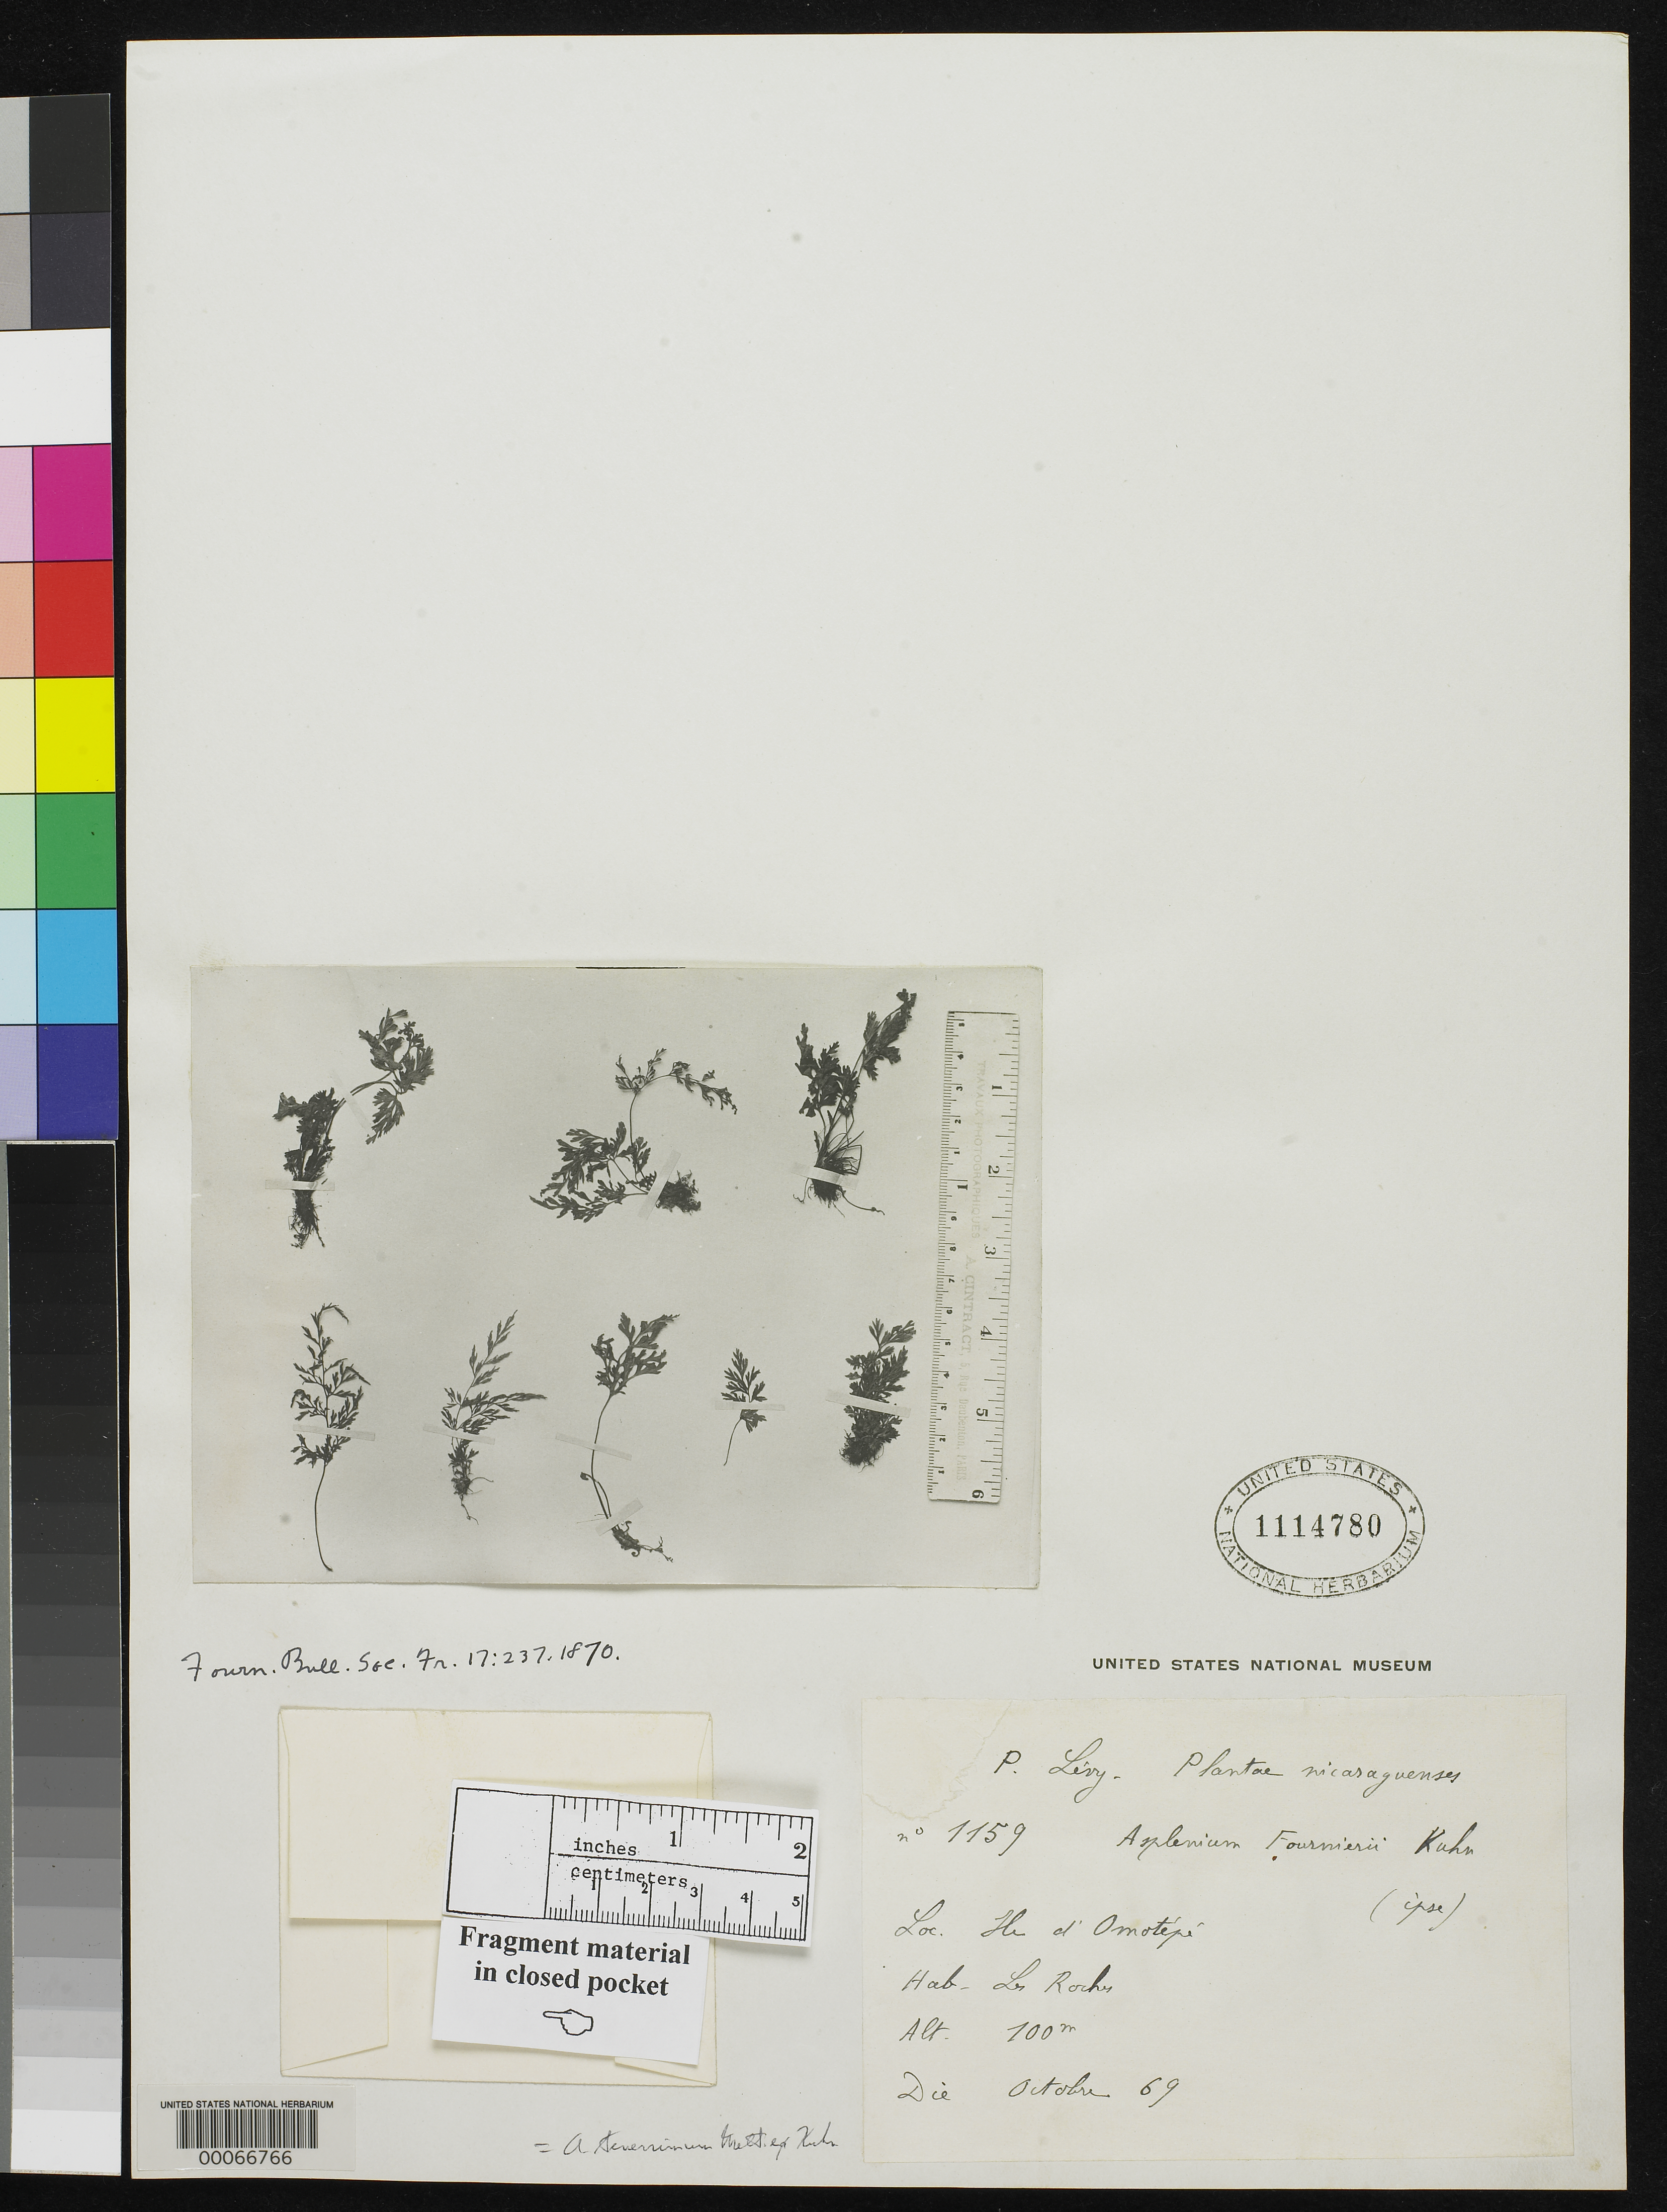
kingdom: Plantae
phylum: Tracheophyta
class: Polypodiopsida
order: Polypodiales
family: Aspleniaceae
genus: Asplenium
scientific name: Asplenium fournieri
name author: Kuhn ex E. Fourn.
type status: Type Collection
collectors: P. Levy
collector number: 1159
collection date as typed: Oct 1869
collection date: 1869-10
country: Nicaragua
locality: Omotepe.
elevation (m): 100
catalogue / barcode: US 1114780